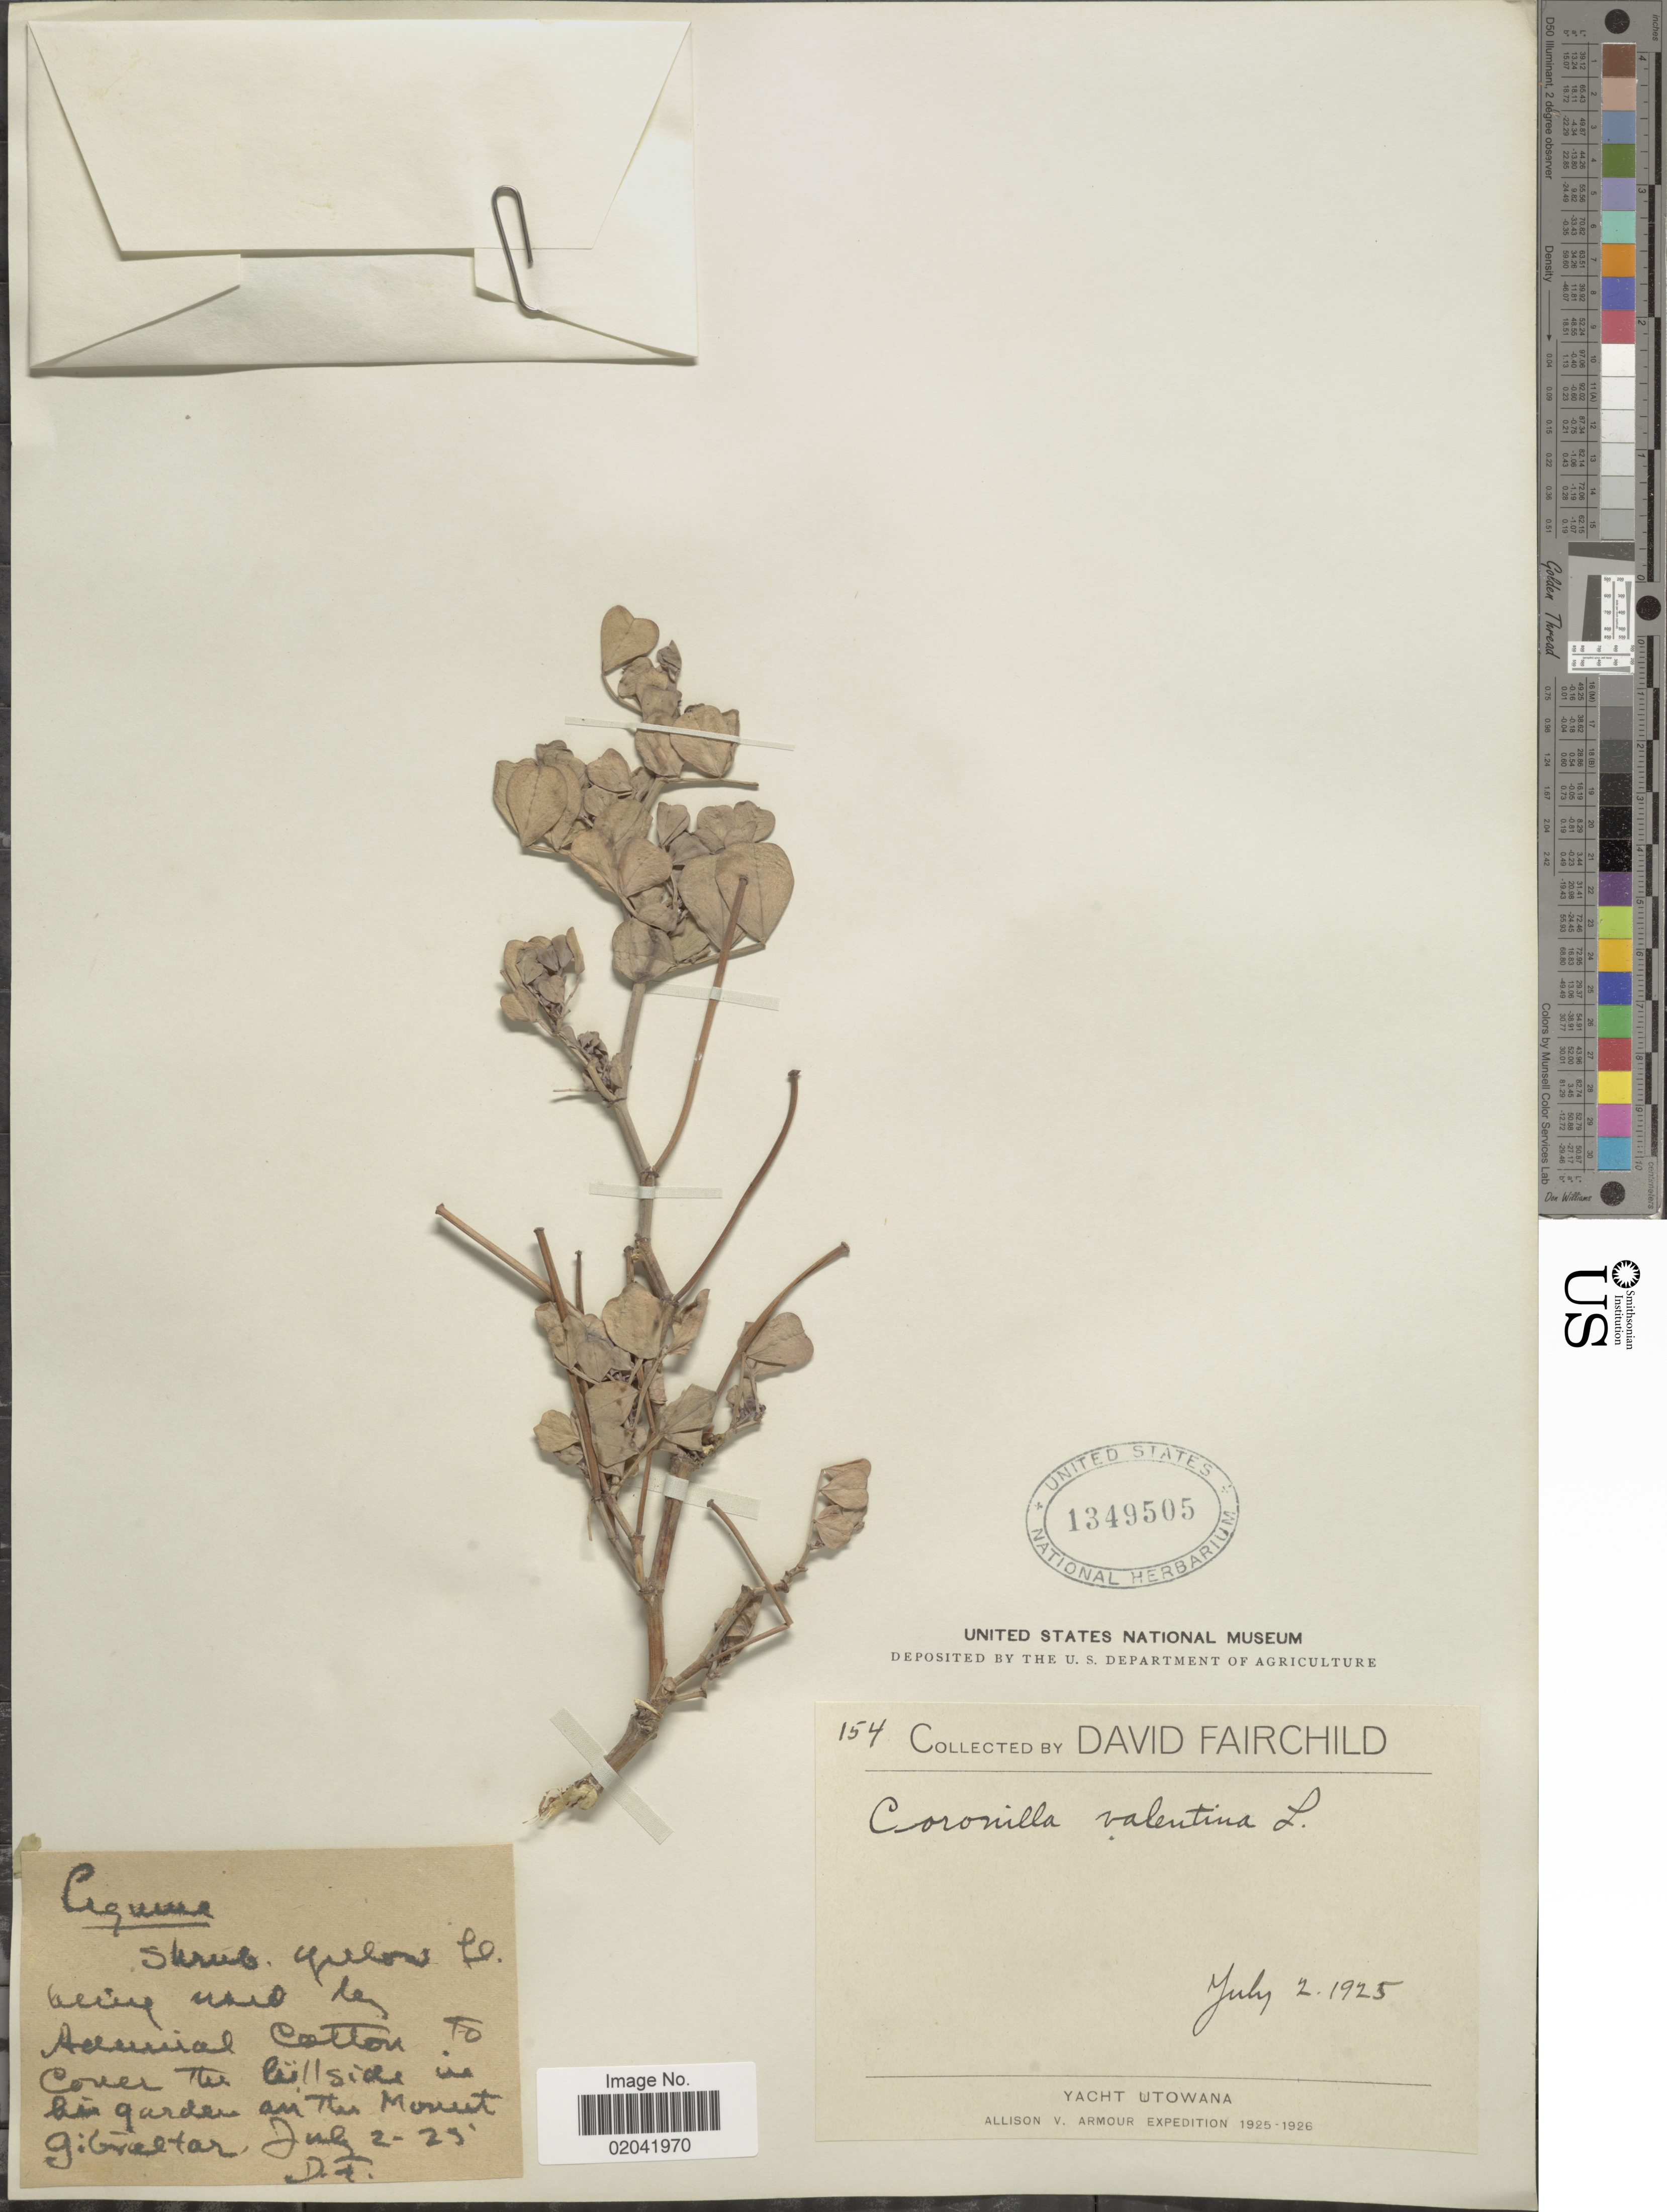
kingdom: Plantae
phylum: Tracheophyta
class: Magnoliopsida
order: Fabales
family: Fabaceae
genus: Coronilla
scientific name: Coronilla valentina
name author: L.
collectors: D. Fairchild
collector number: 154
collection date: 1925-07-02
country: Gibraltar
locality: Acennial Cotton to Cover the hillside in garden on the mount Gibraltar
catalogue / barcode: US 1349505